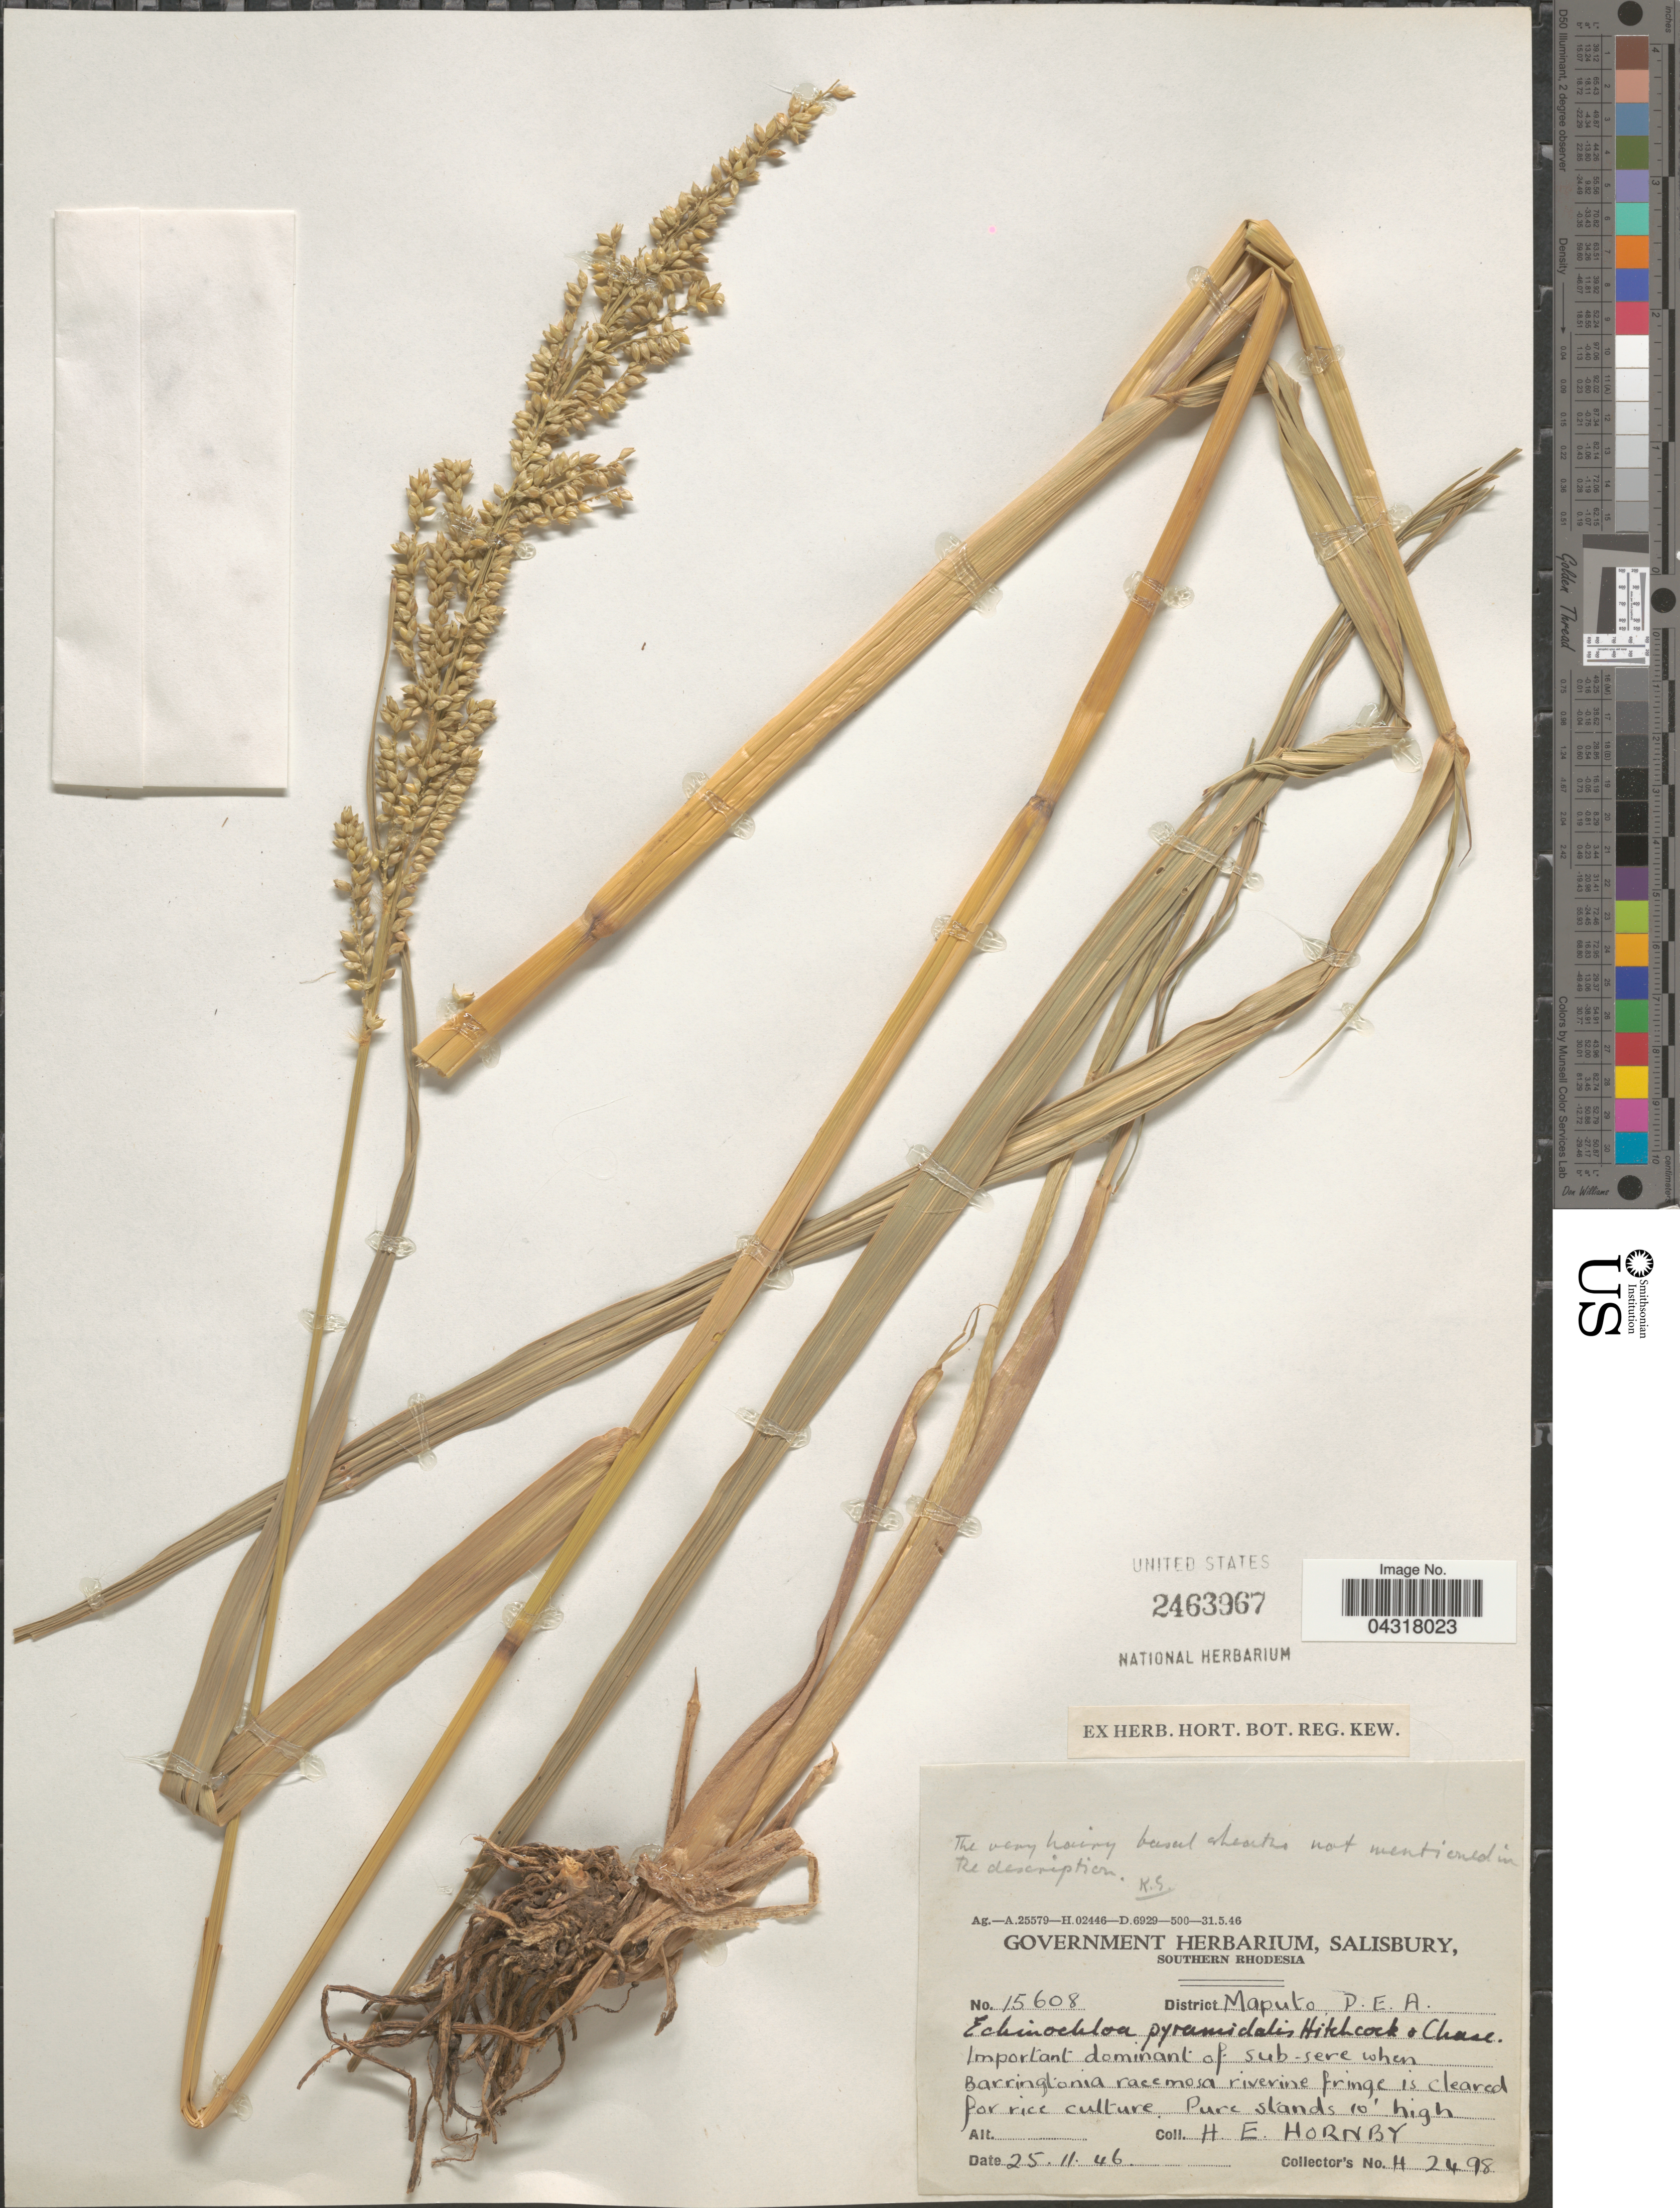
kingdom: Plantae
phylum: Tracheophyta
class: Liliopsida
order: Poales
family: Poaceae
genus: Echinochloa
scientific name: Echinochloa pyramidalis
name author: (Lam.) Hitchc. & Chase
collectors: H. Hornby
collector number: H2498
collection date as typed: Transcribed d/m/y: 25/11/46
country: Mozambique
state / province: Maputo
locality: District Maputo, P.E.A.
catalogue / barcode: US 2463967